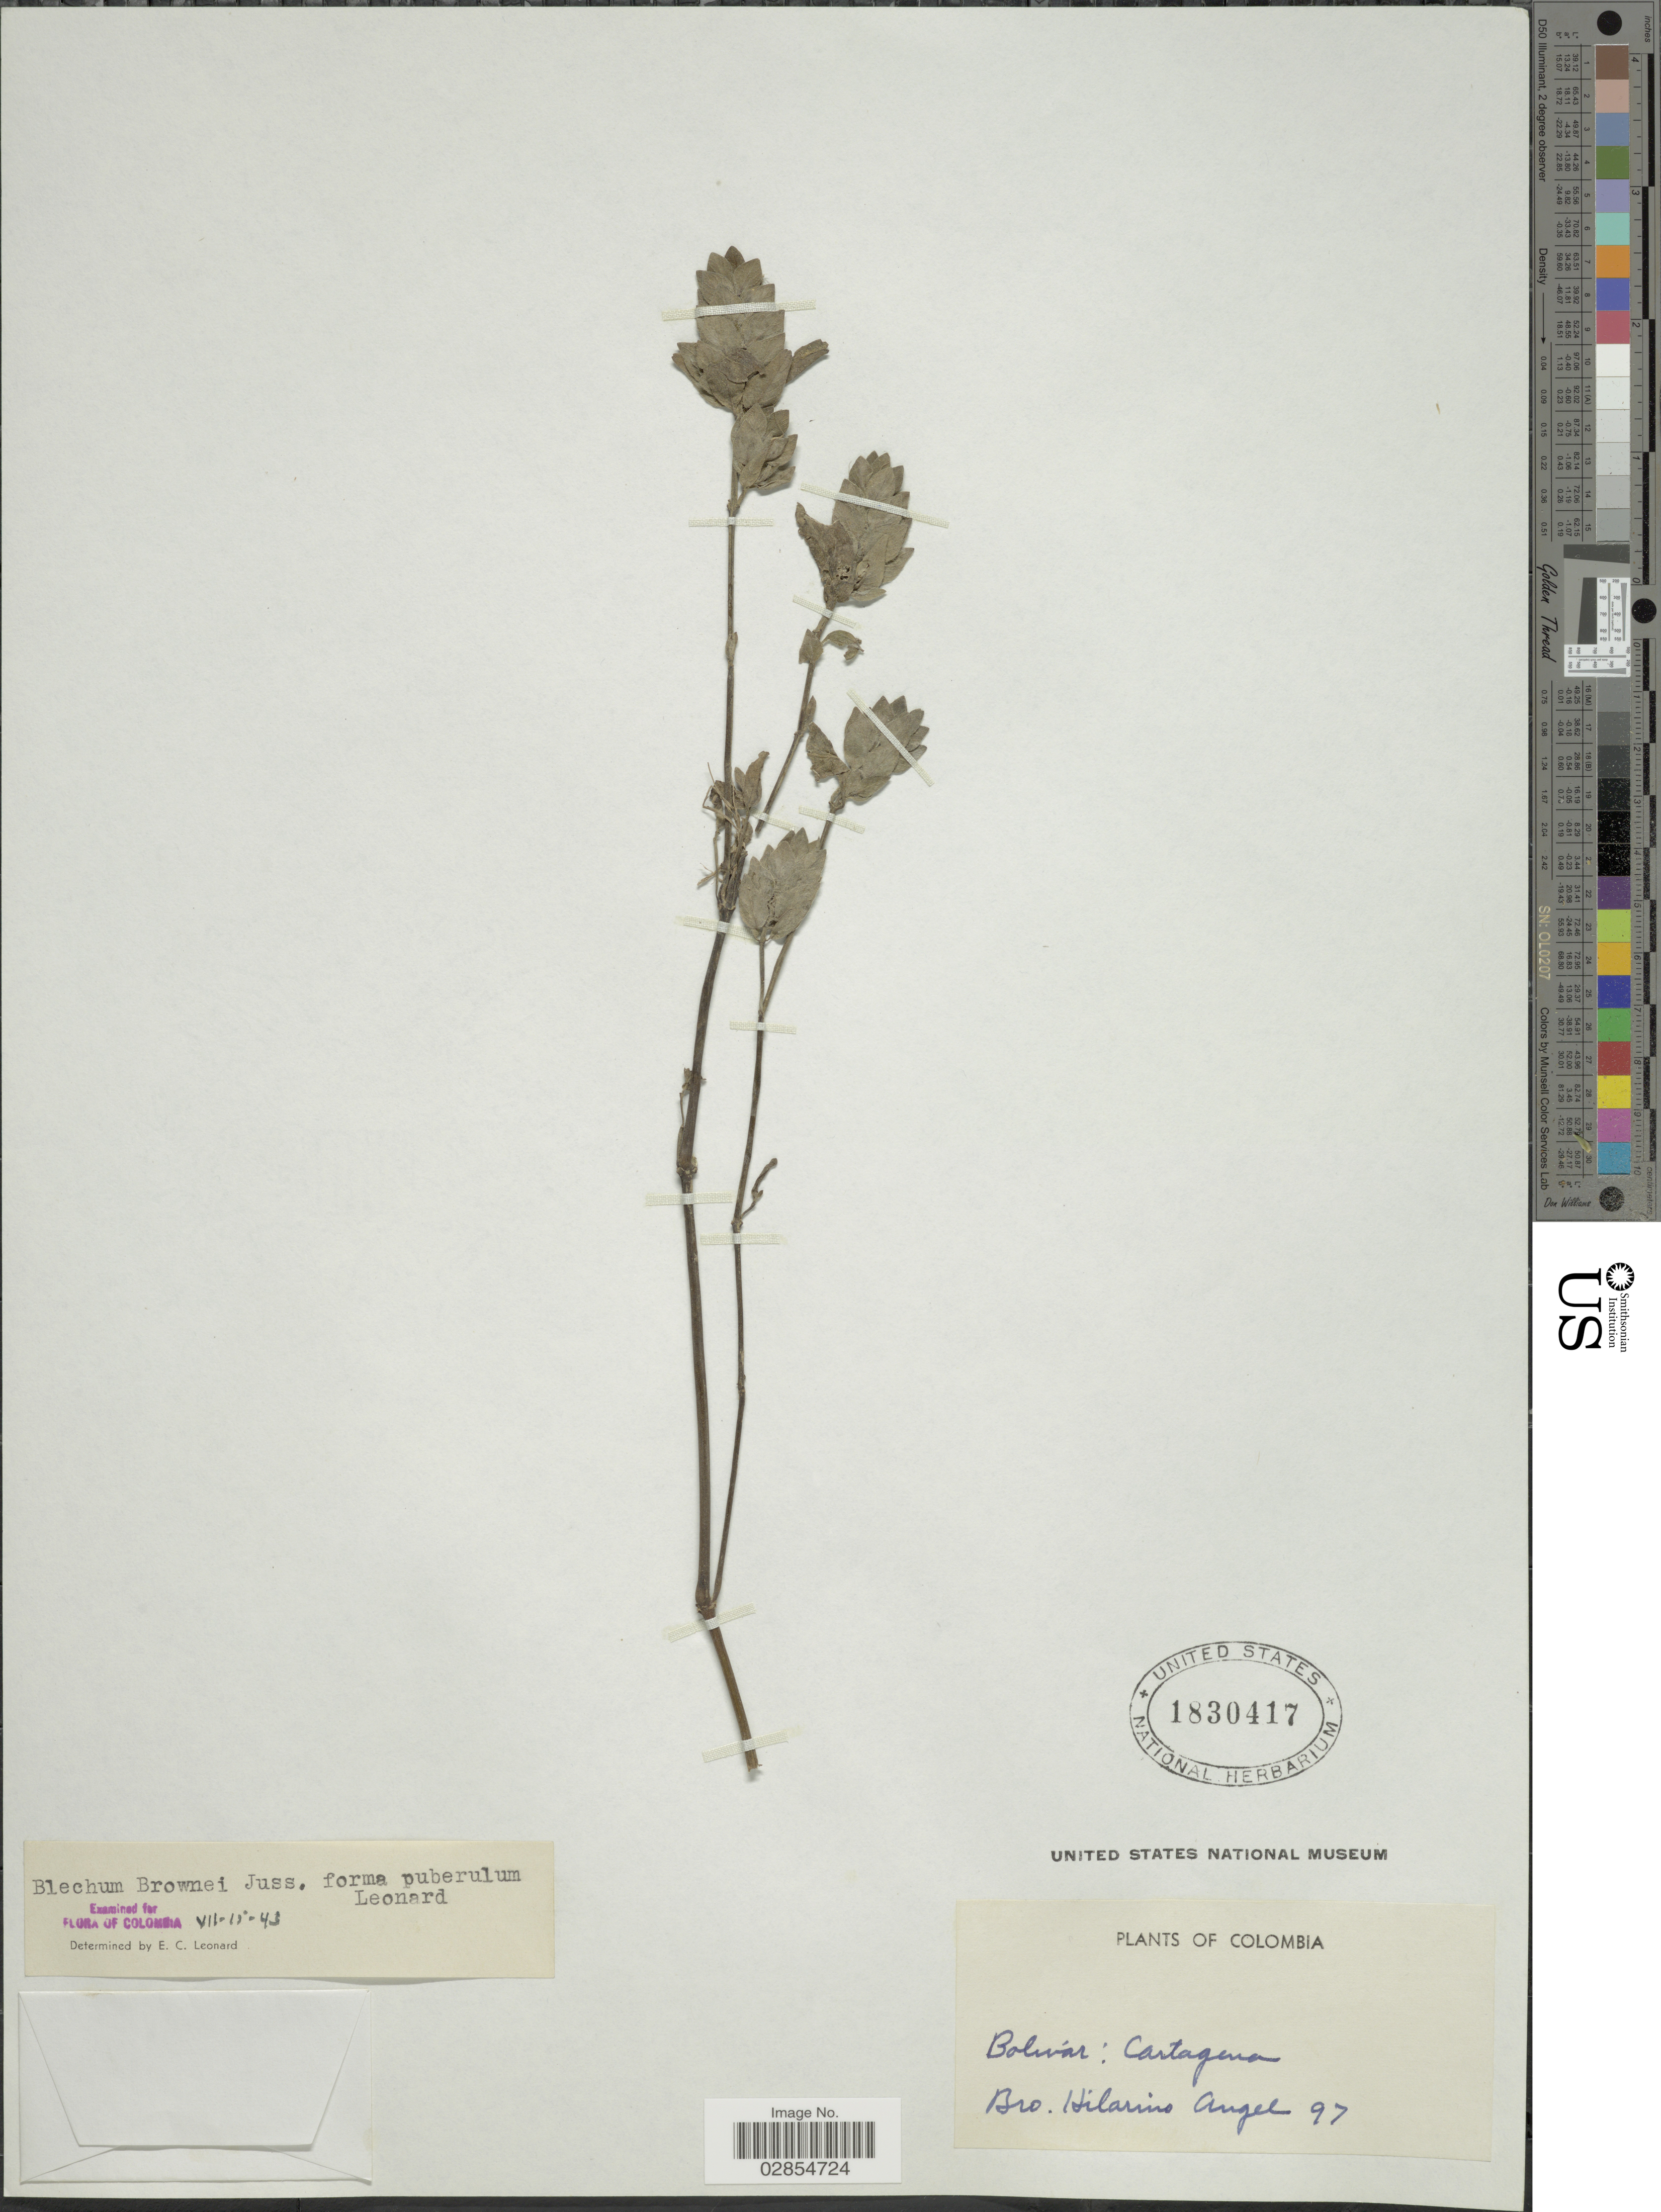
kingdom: Plantae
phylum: Tracheophyta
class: Magnoliopsida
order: Lamiales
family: Acanthaceae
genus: Blechum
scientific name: Blechum pyramidatum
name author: (Lam.) Urb.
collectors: H. Angel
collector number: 97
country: Colombia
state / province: Bolívar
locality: Bolívar: Cartagena.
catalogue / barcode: US 1830417